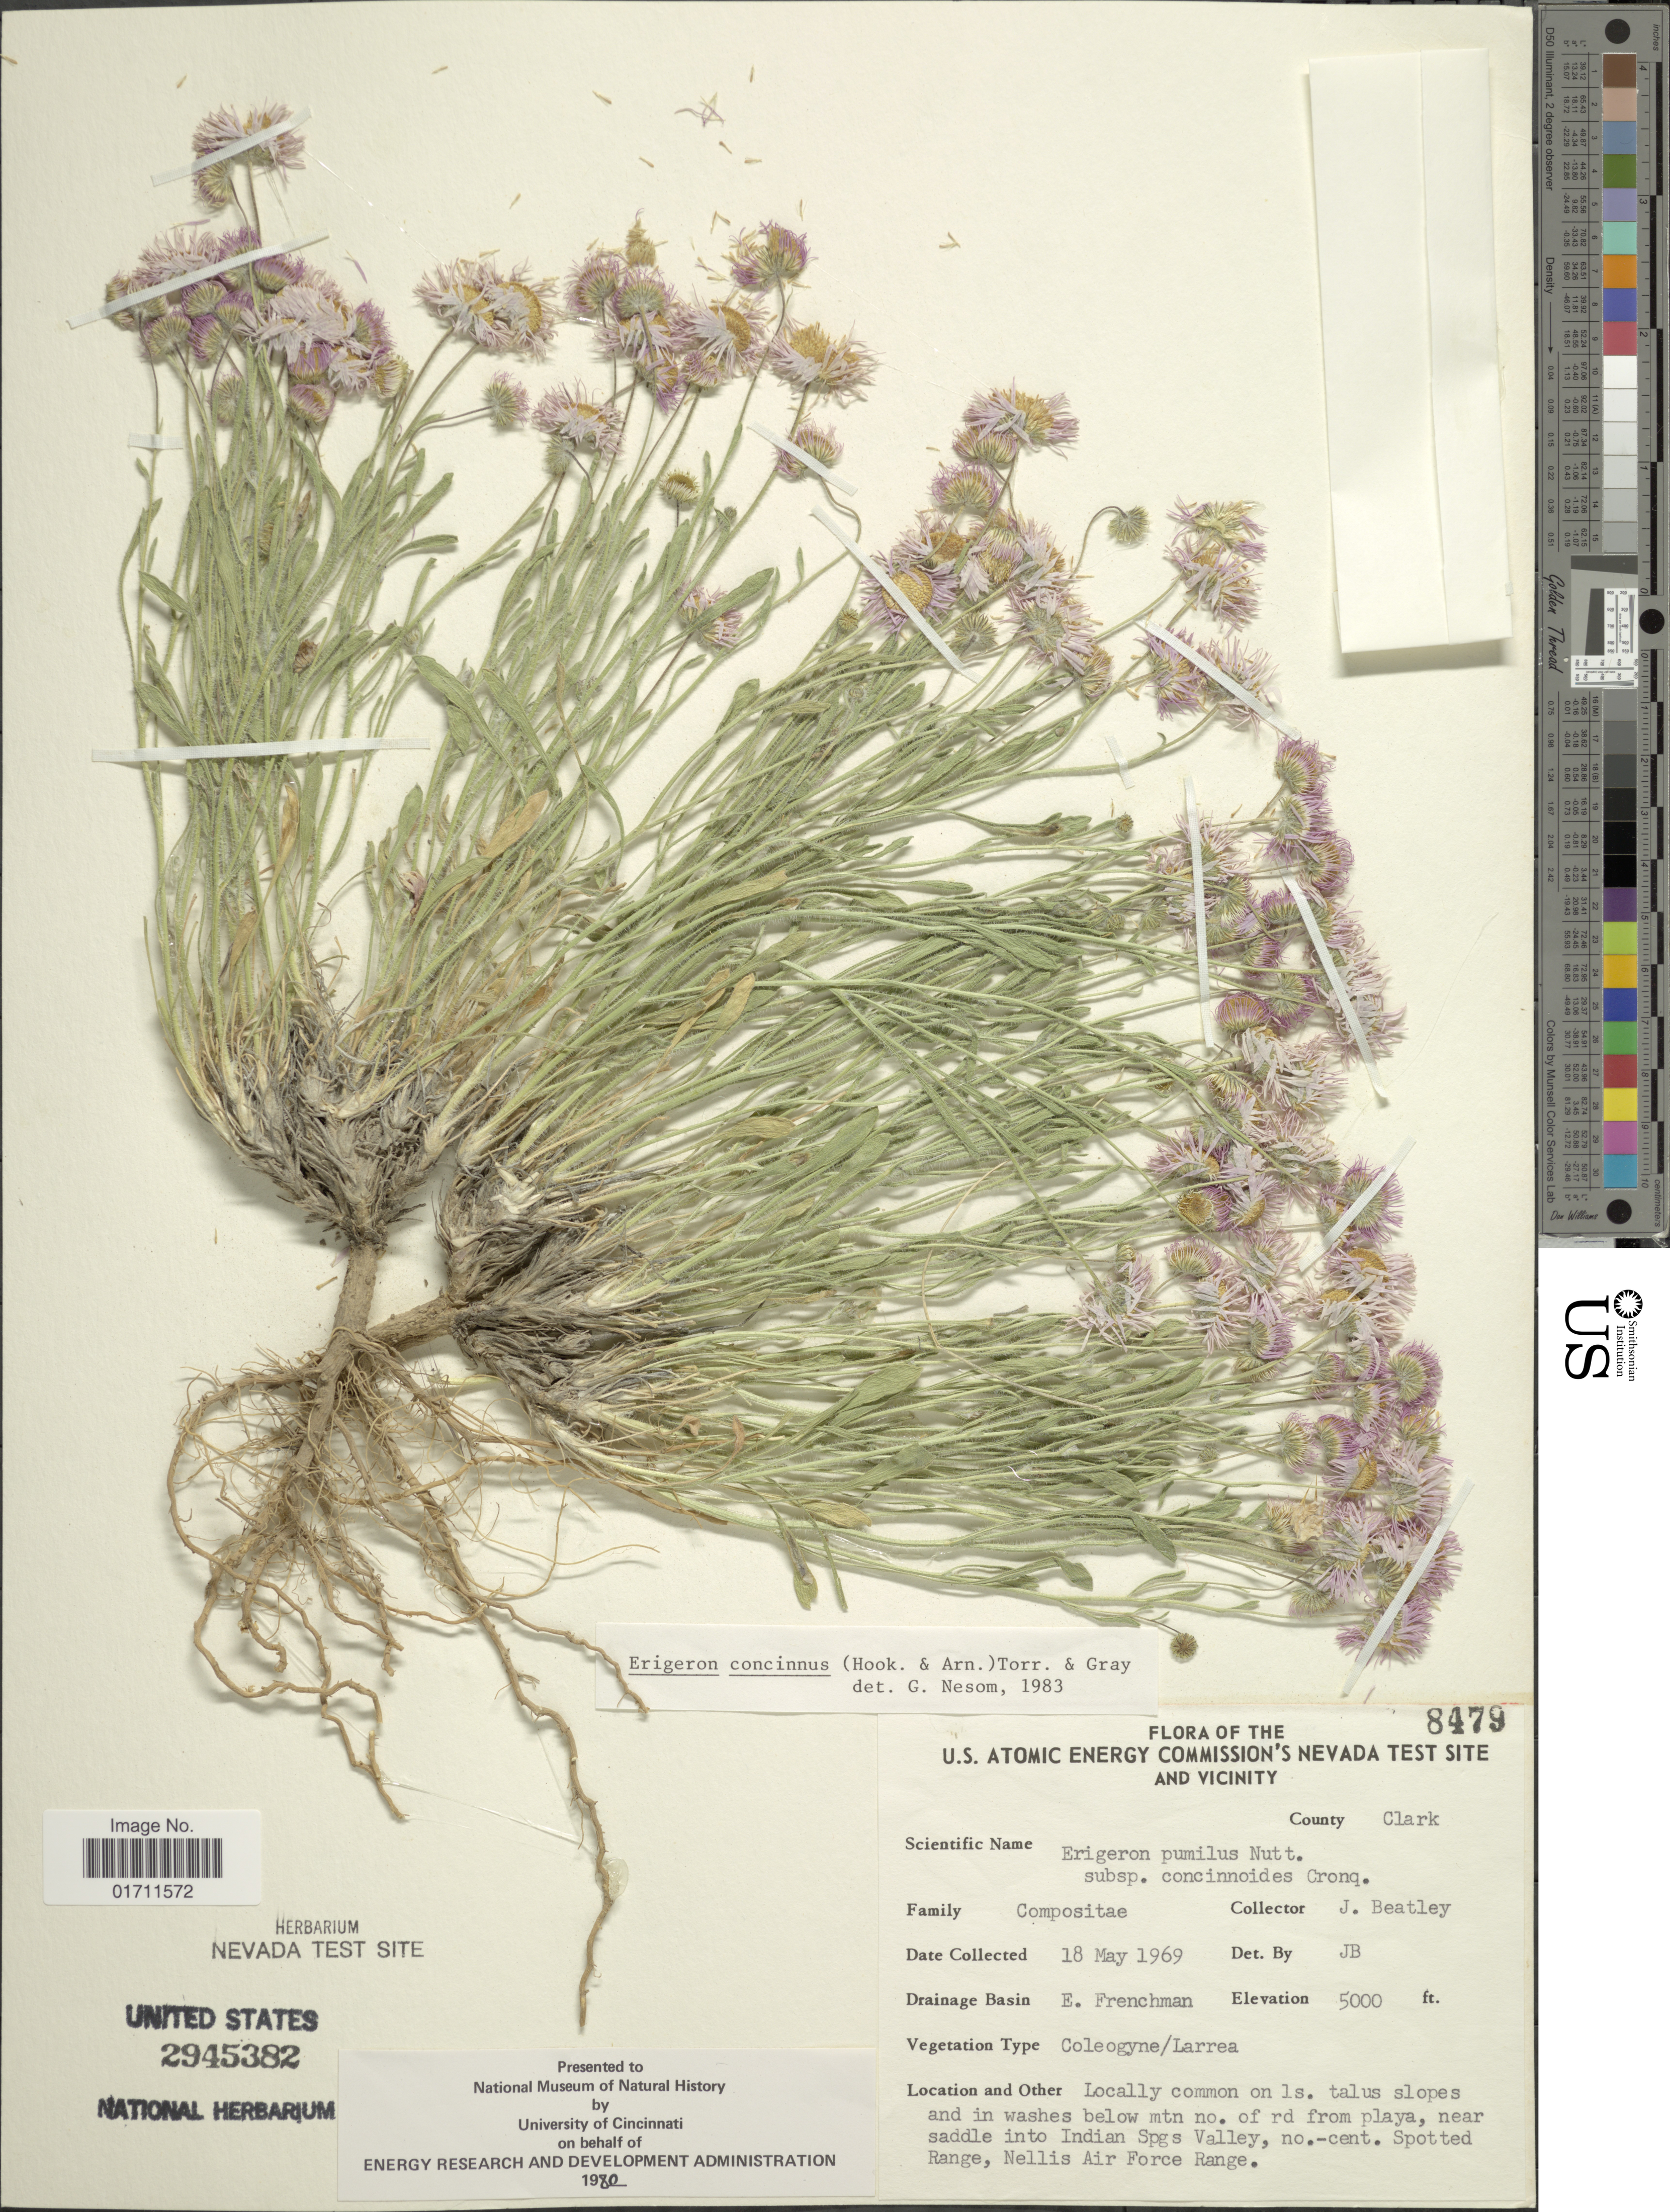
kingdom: Plantae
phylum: Tracheophyta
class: Magnoliopsida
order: Asterales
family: Asteraceae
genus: Erigeron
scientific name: Erigeron concinnus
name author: (Hook. & Arn.) Torr. & A. Gray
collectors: J. C. Beatley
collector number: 8479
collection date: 1969-05-18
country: United States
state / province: Nevada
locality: U.S. Atomic Energy Commisson's Nevada Test Site and Vicinity, County Clark, Drainage Basin: E. Frenchman, Locally common on ls. talus slopes and in washes below mtn no rd from playa, near saddle into Indian Spgs Valley, no.-cent. Spotted Range, Nellis Air Force Range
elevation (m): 1524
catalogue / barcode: US 2945382